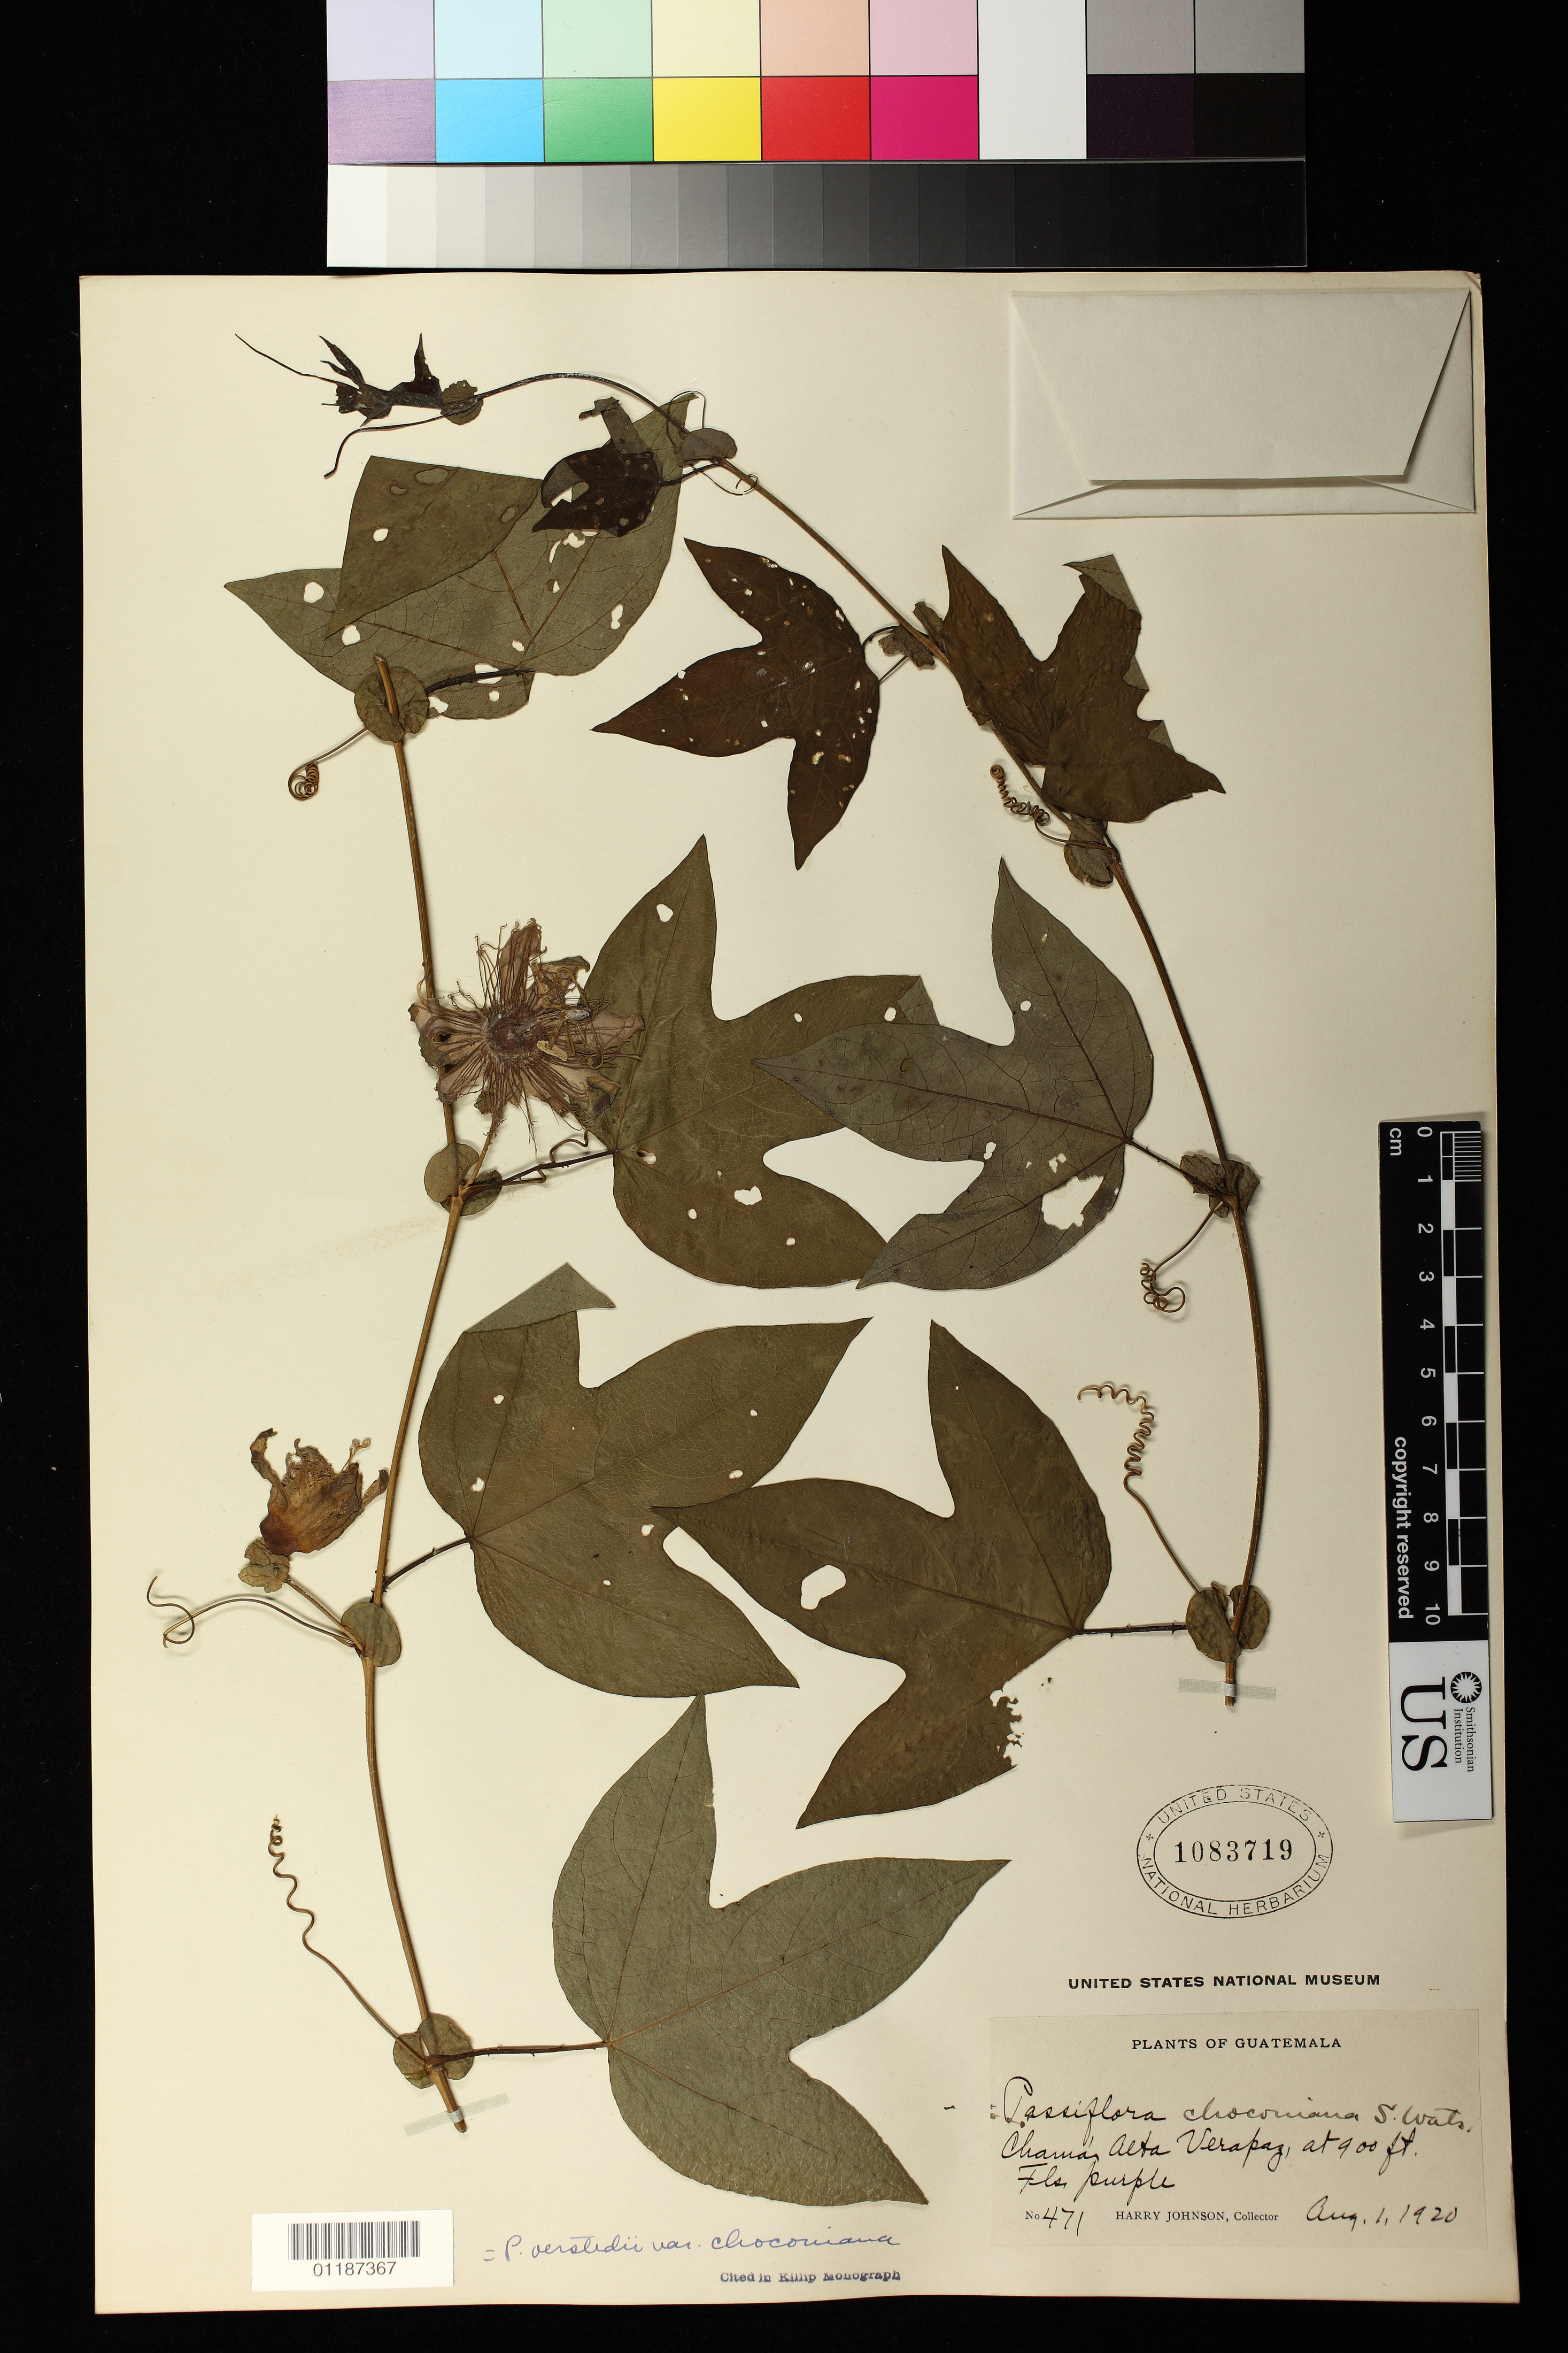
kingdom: Plantae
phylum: Tracheophyta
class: Magnoliopsida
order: Malpighiales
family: Passifloraceae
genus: Passiflora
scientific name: Passiflora oerstedii var. choconiana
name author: (S. Watson) Killip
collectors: H. Johnson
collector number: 471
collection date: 1920-08-01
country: Guatemala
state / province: Alta Verapaz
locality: Chama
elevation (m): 274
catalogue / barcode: US 1083719